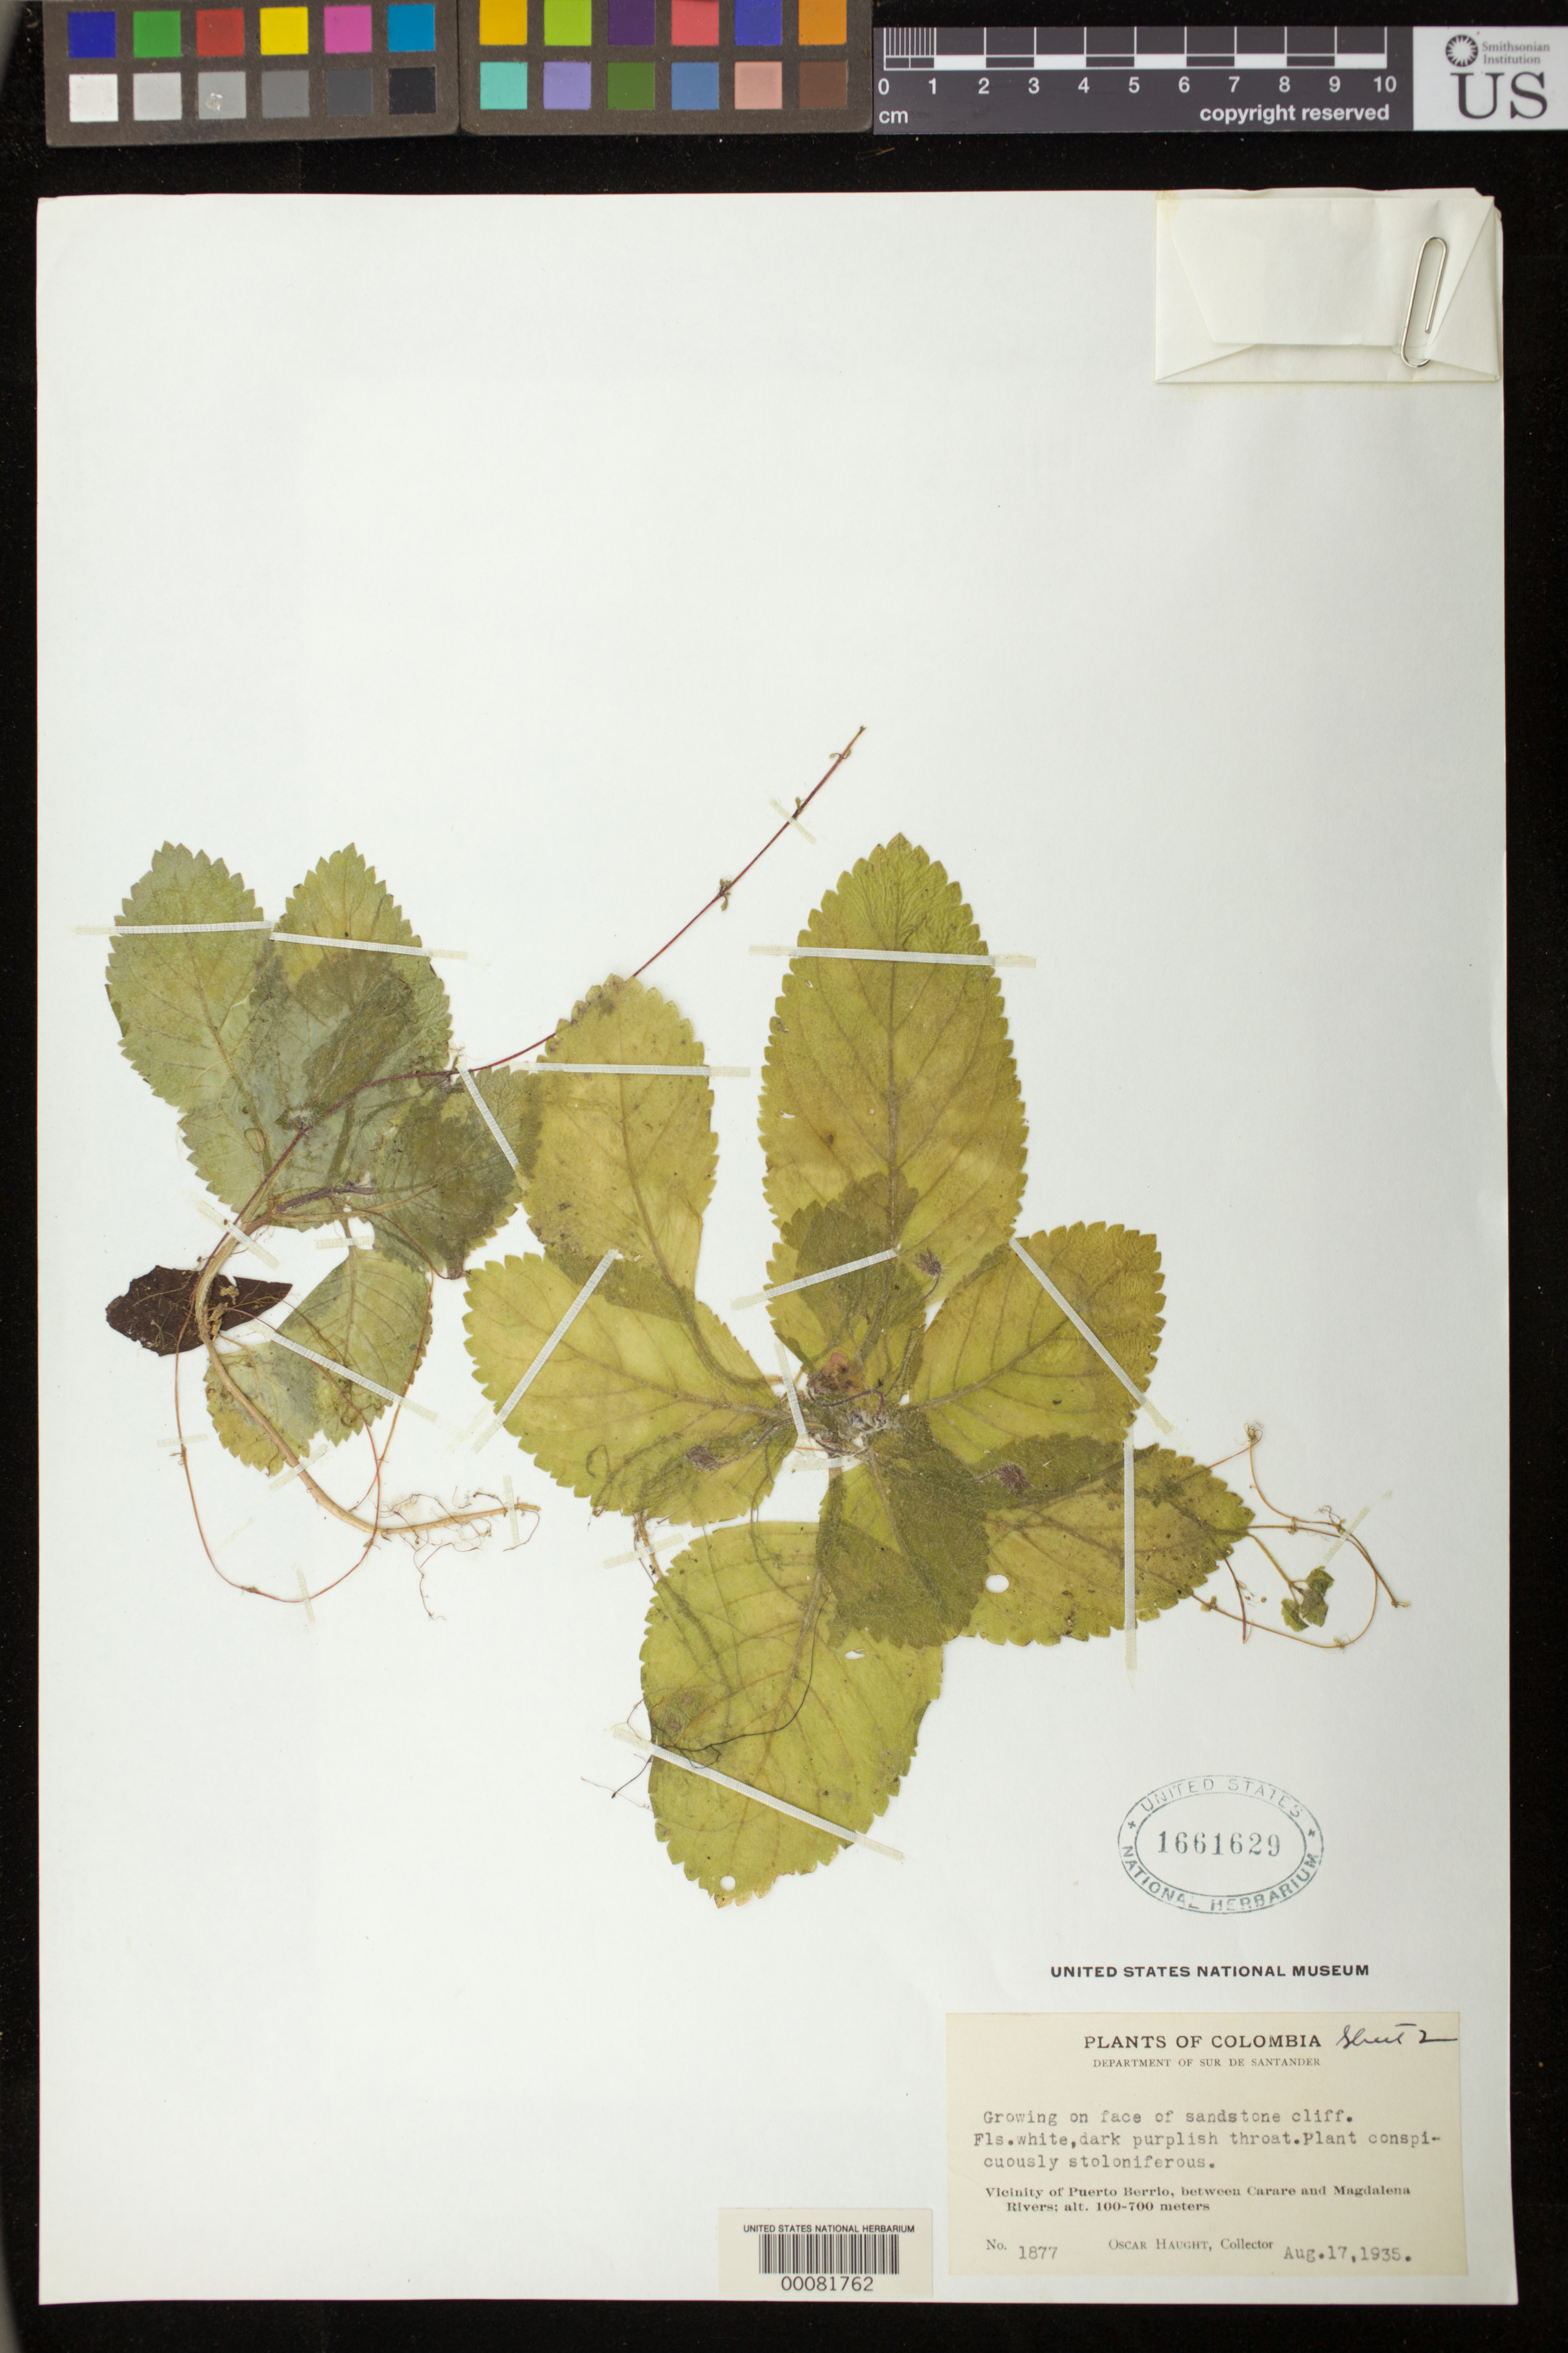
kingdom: Plantae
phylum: Tracheophyta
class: Magnoliopsida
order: Lamiales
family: Gesneriaceae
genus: Episcia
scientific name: Episcia sp.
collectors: O. L. Haught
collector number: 1877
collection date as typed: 17 Aug 1935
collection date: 1935-08-17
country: Colombia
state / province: Santander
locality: Vicinity of Puerto Berrio, between Carare and Magdalena Rivers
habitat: Growing on face of sandstone cliff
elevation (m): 100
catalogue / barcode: US 1661629